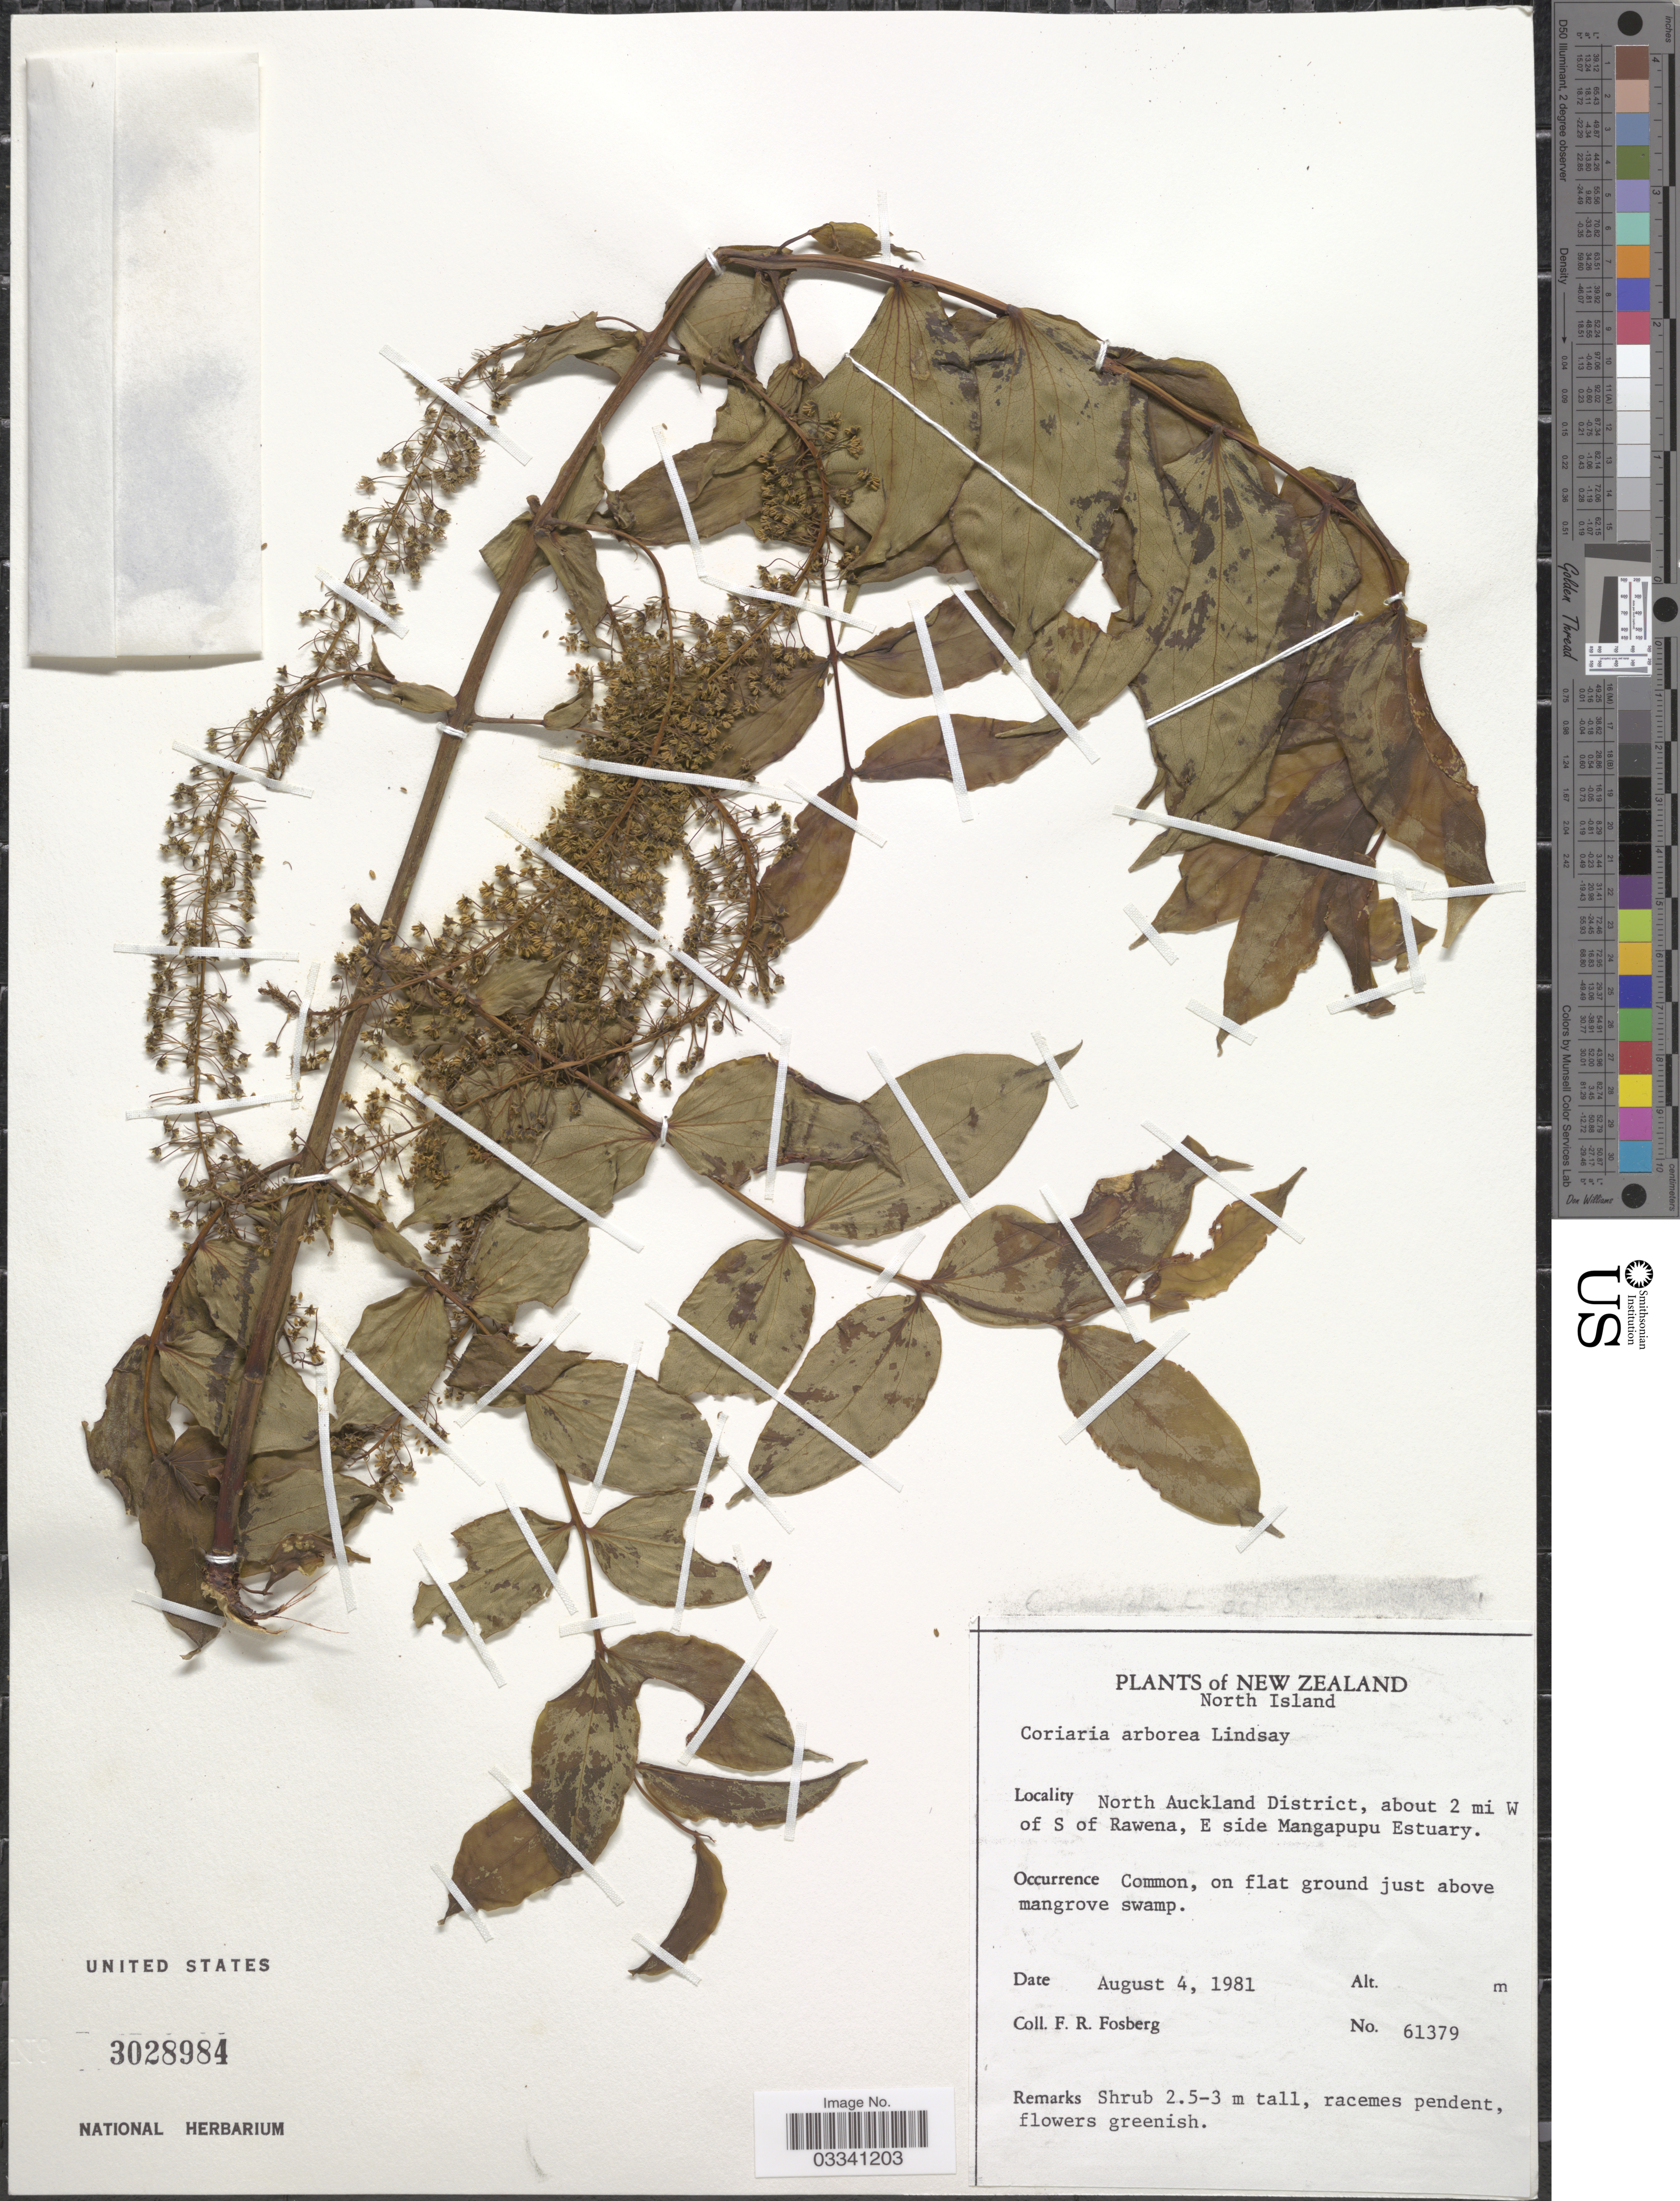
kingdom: Plantae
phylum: Tracheophyta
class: Magnoliopsida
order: Cucurbitales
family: Coriariaceae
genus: Coriaria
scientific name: Coriaria ruscifolia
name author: L.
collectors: F. R. Fosberg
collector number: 61379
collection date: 1981-08-04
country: New Zealand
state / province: Auckland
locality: North Island, North Auckland District, about 2 mi W of S of Rawena, E side Mangapupu Estuary.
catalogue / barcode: US 3028984